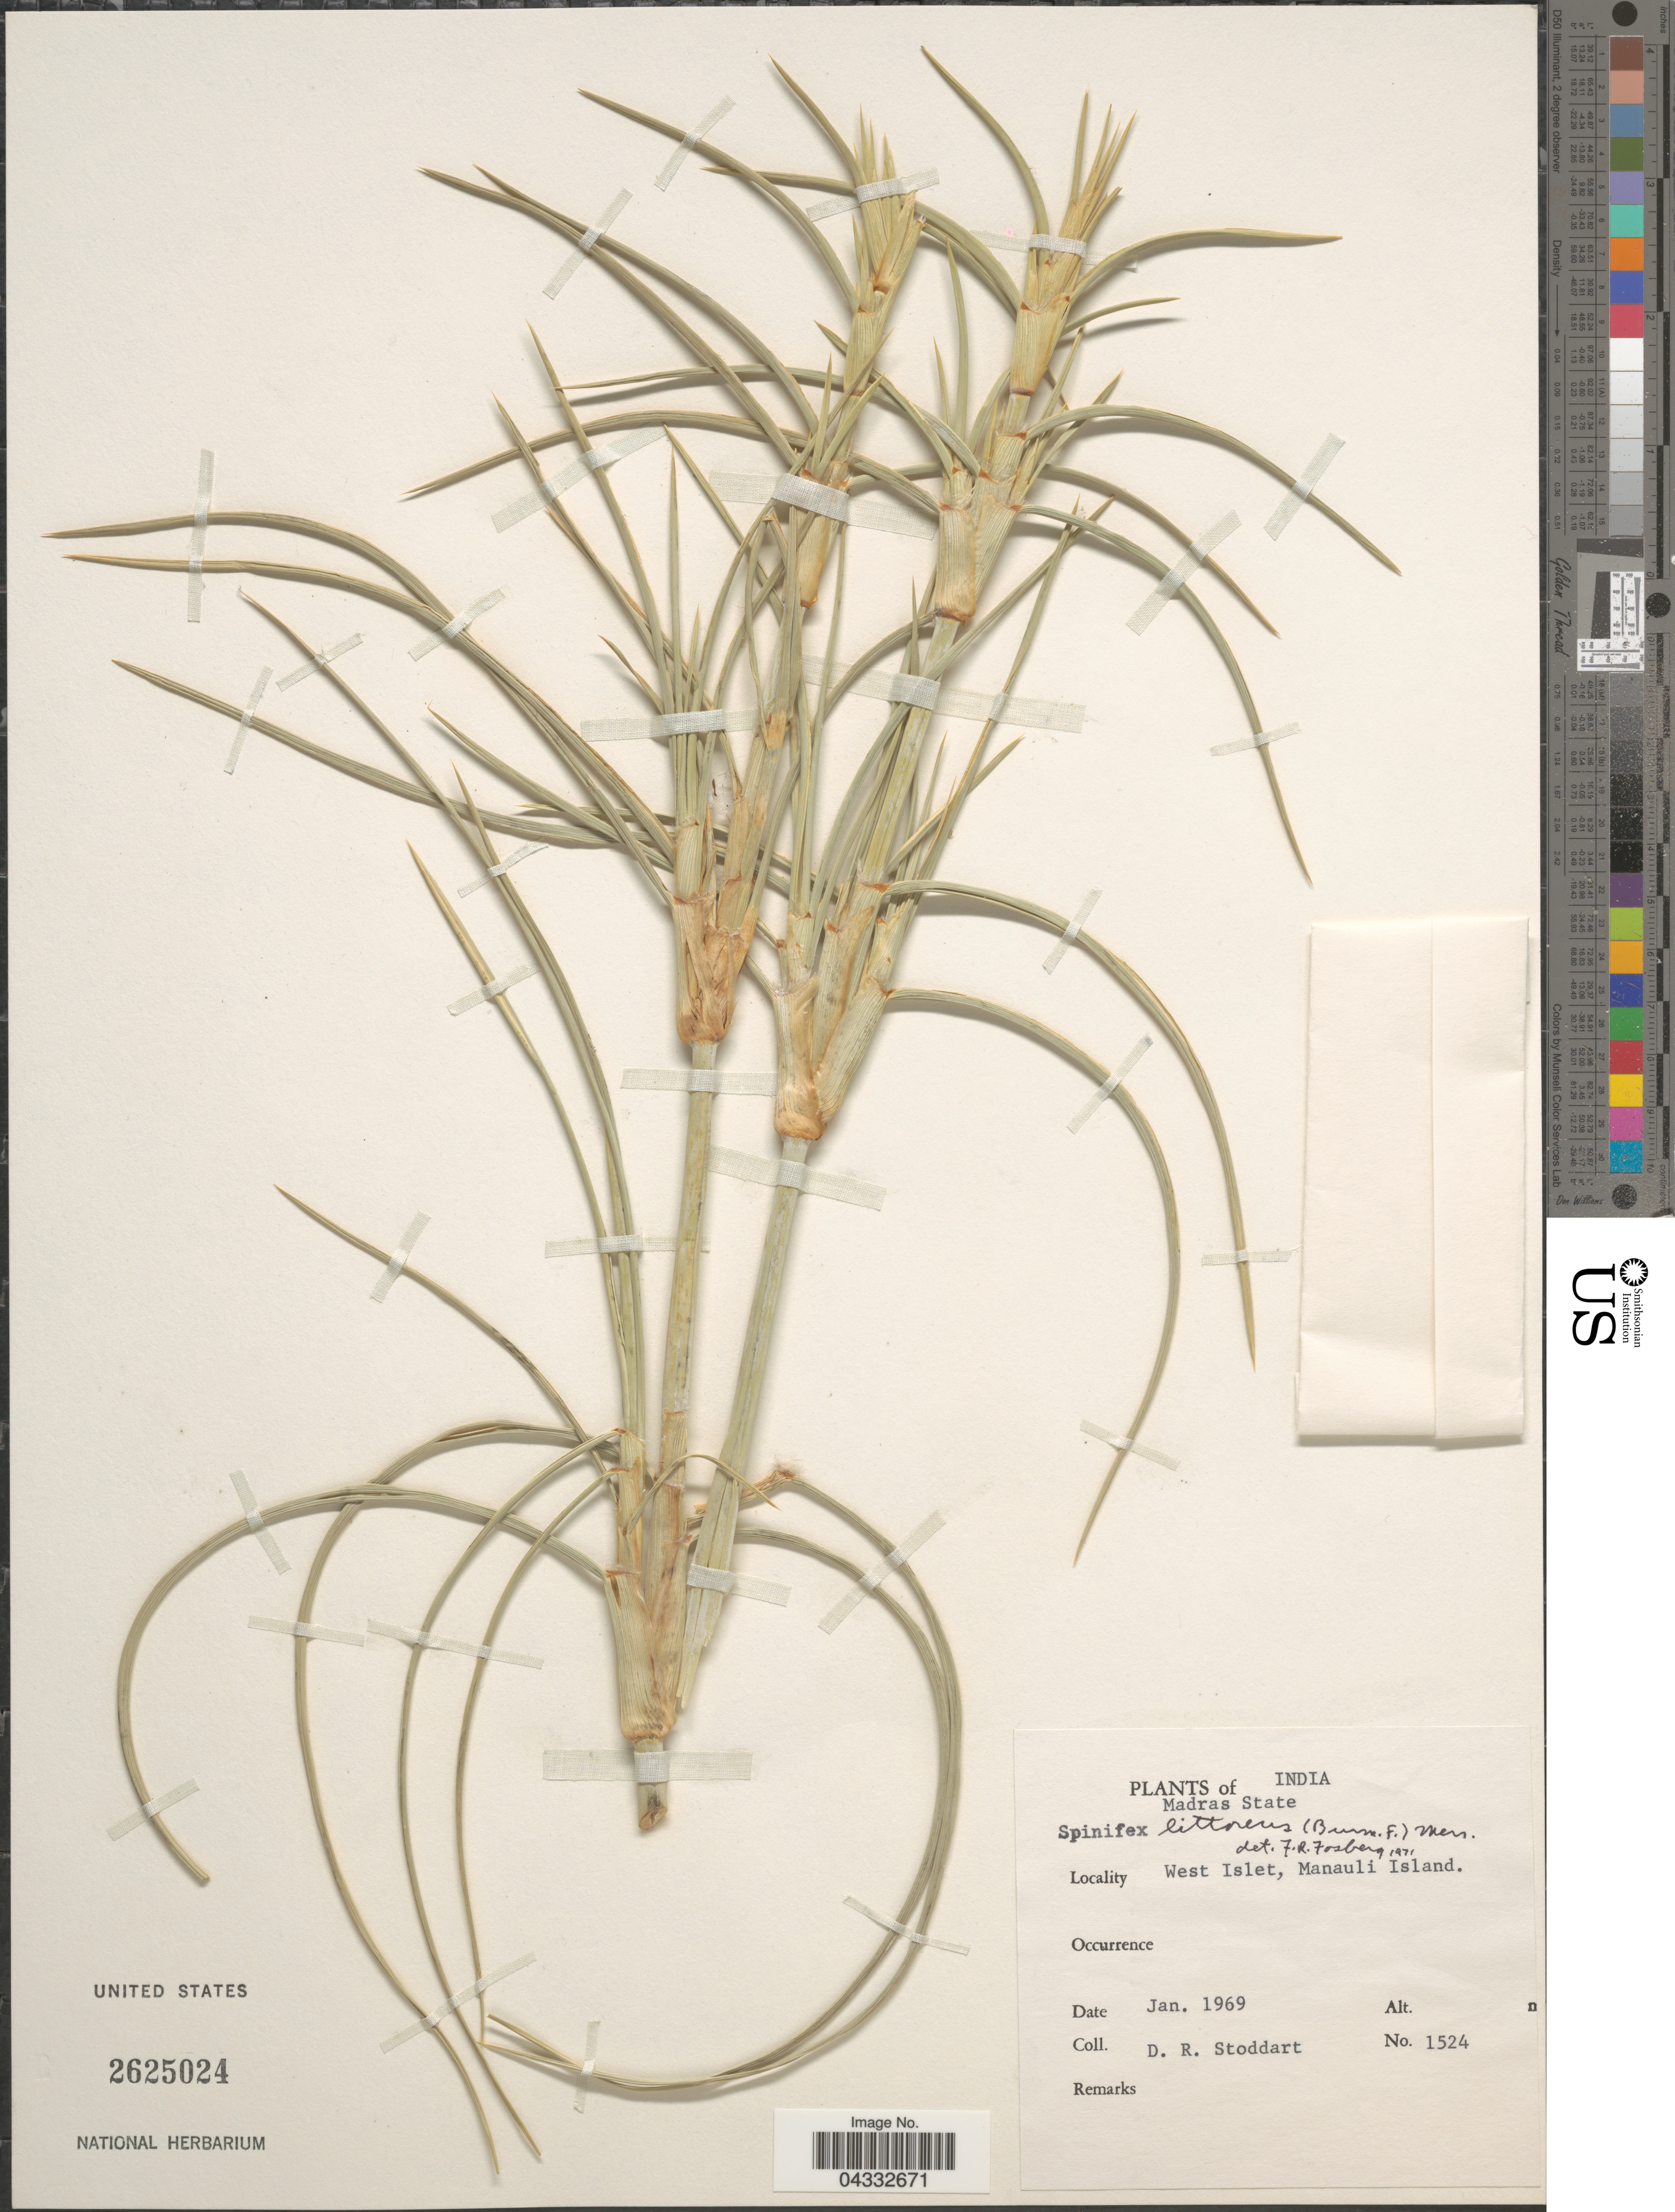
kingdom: Plantae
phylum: Tracheophyta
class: Liliopsida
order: Poales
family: Poaceae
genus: Spinifex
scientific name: Spinifex littoreus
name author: (Burm. f.) Merr.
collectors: D. R. Stoddart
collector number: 1524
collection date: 1969-01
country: India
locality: Madras State. West Islet, Manauli Island.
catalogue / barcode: US 2625024